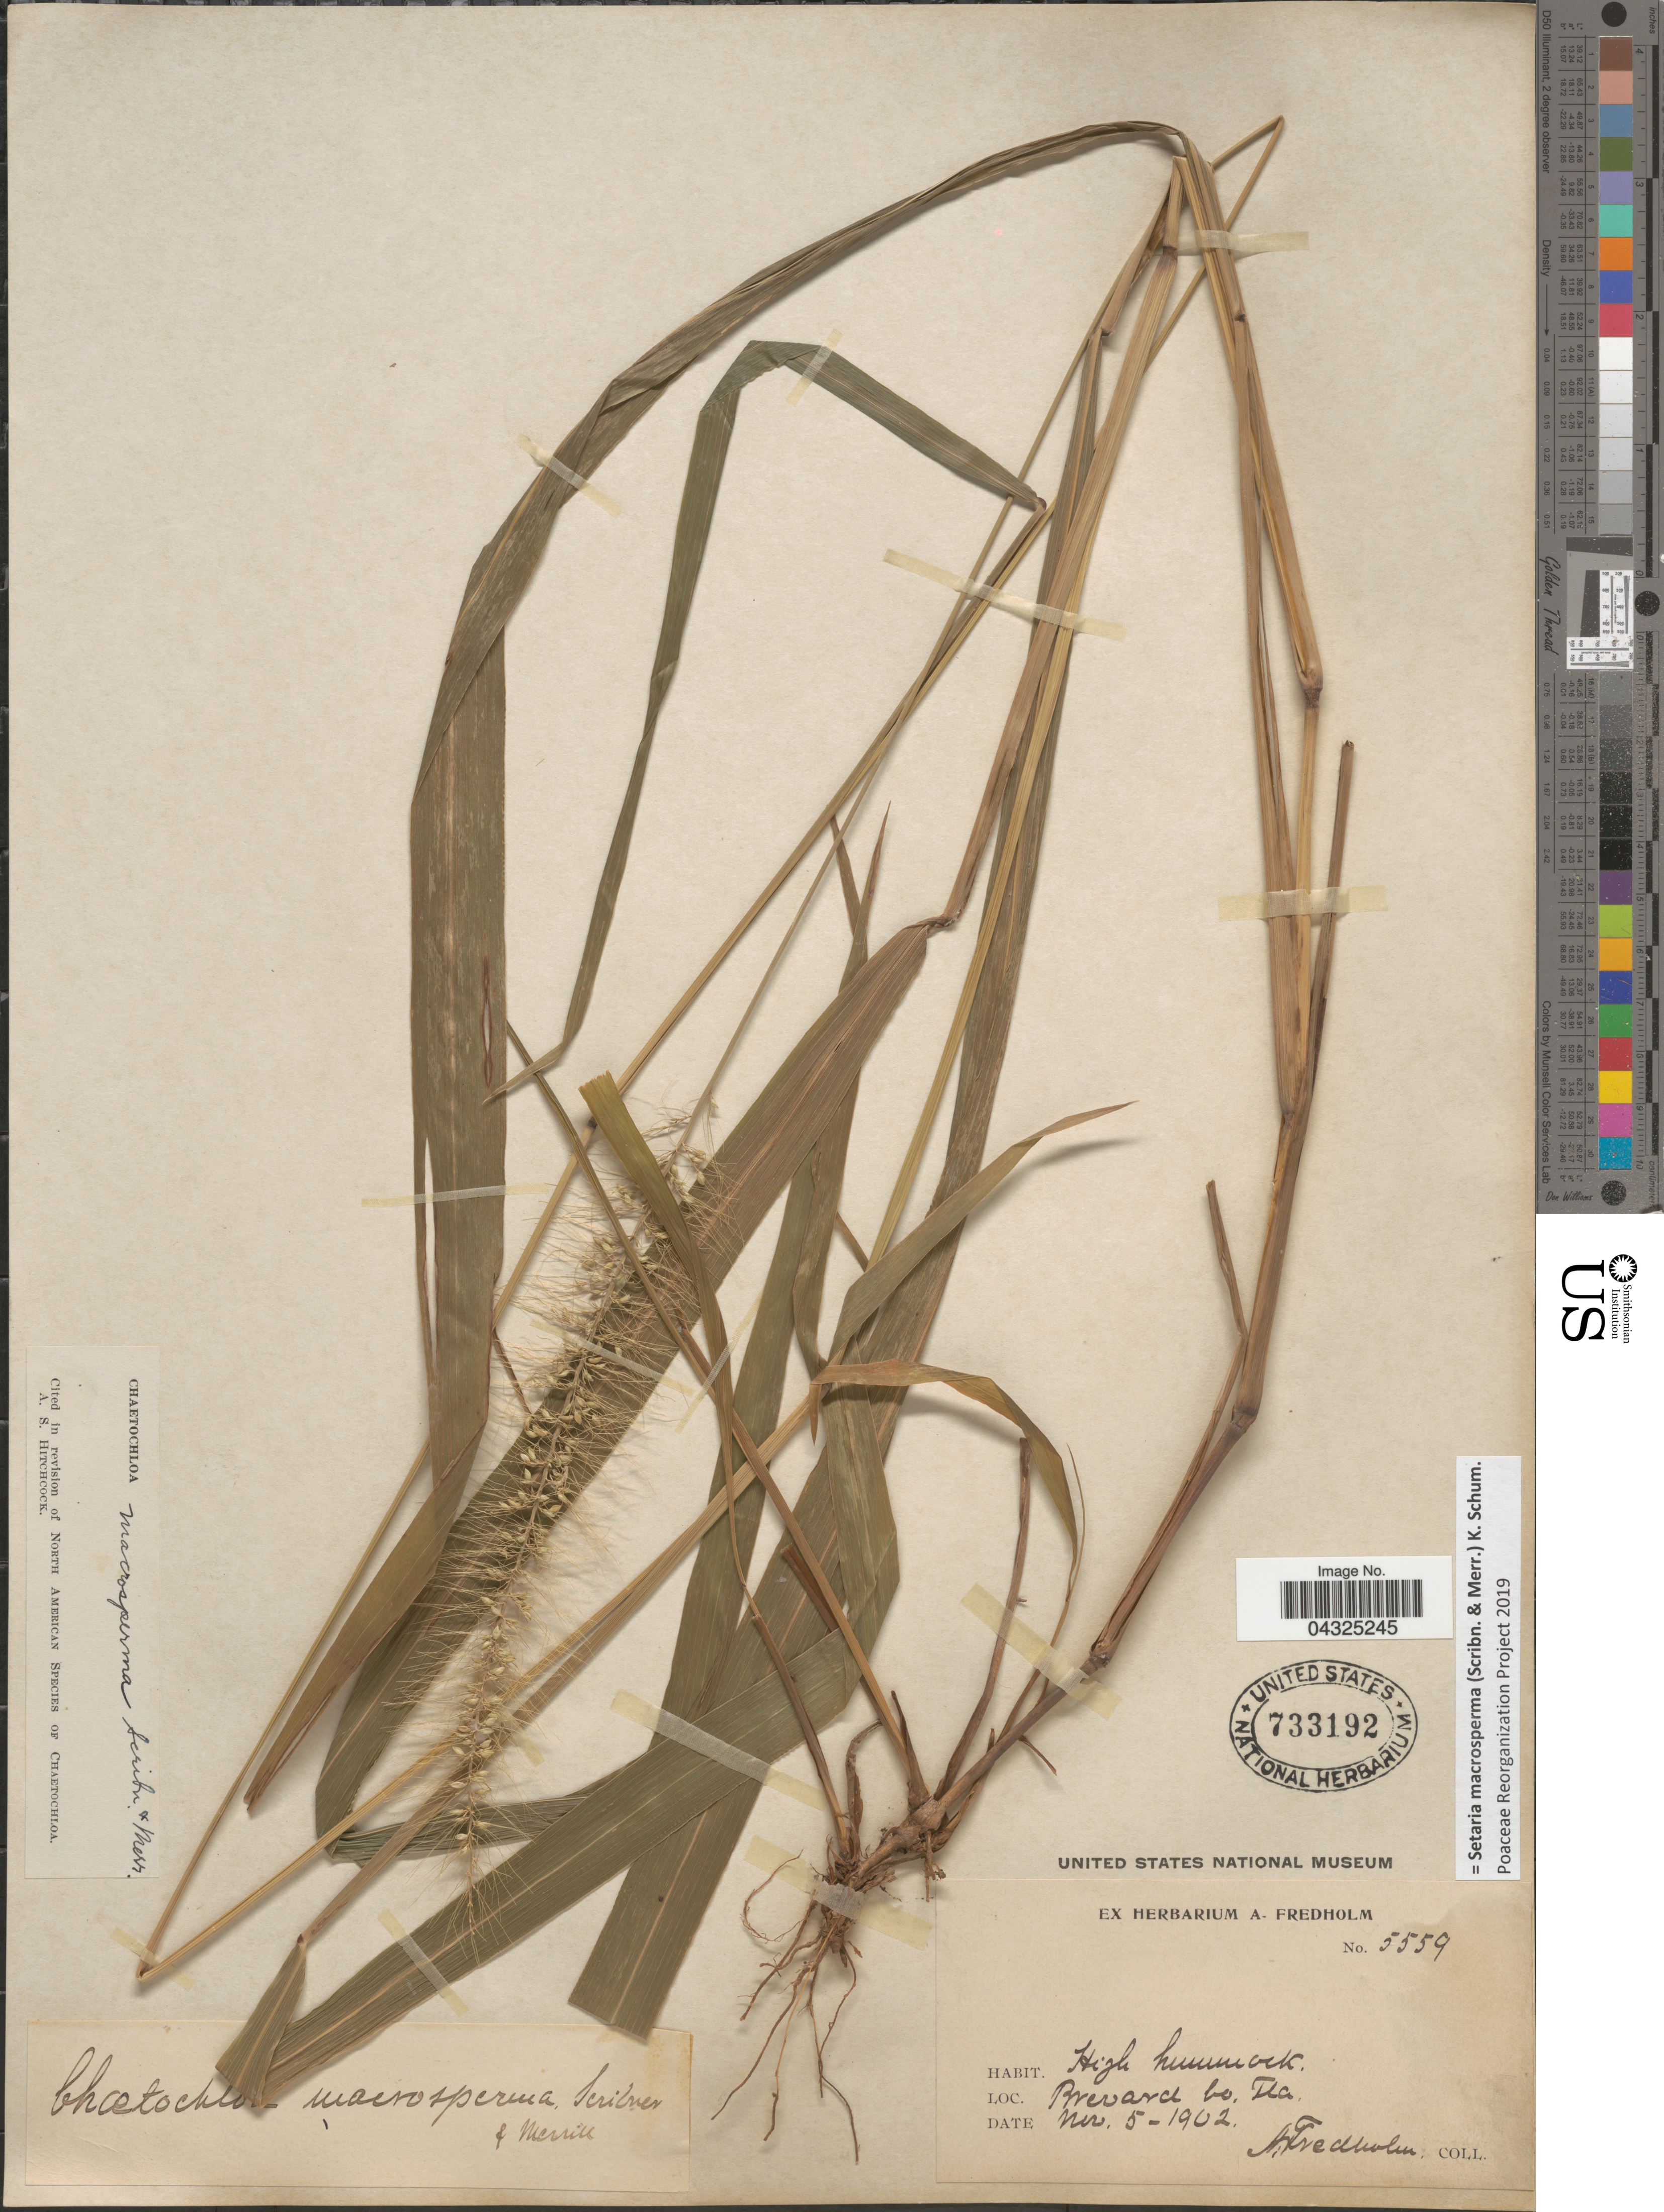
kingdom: Plantae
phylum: Tracheophyta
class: Liliopsida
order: Poales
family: Poaceae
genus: Setaria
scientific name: Setaria macrosperma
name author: (Scribn. & Merr.) K. Schum.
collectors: A. Fredholm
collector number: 5559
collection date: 1902-11-05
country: United States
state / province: Florida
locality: High hammock. Brevard Co.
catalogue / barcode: US 733192